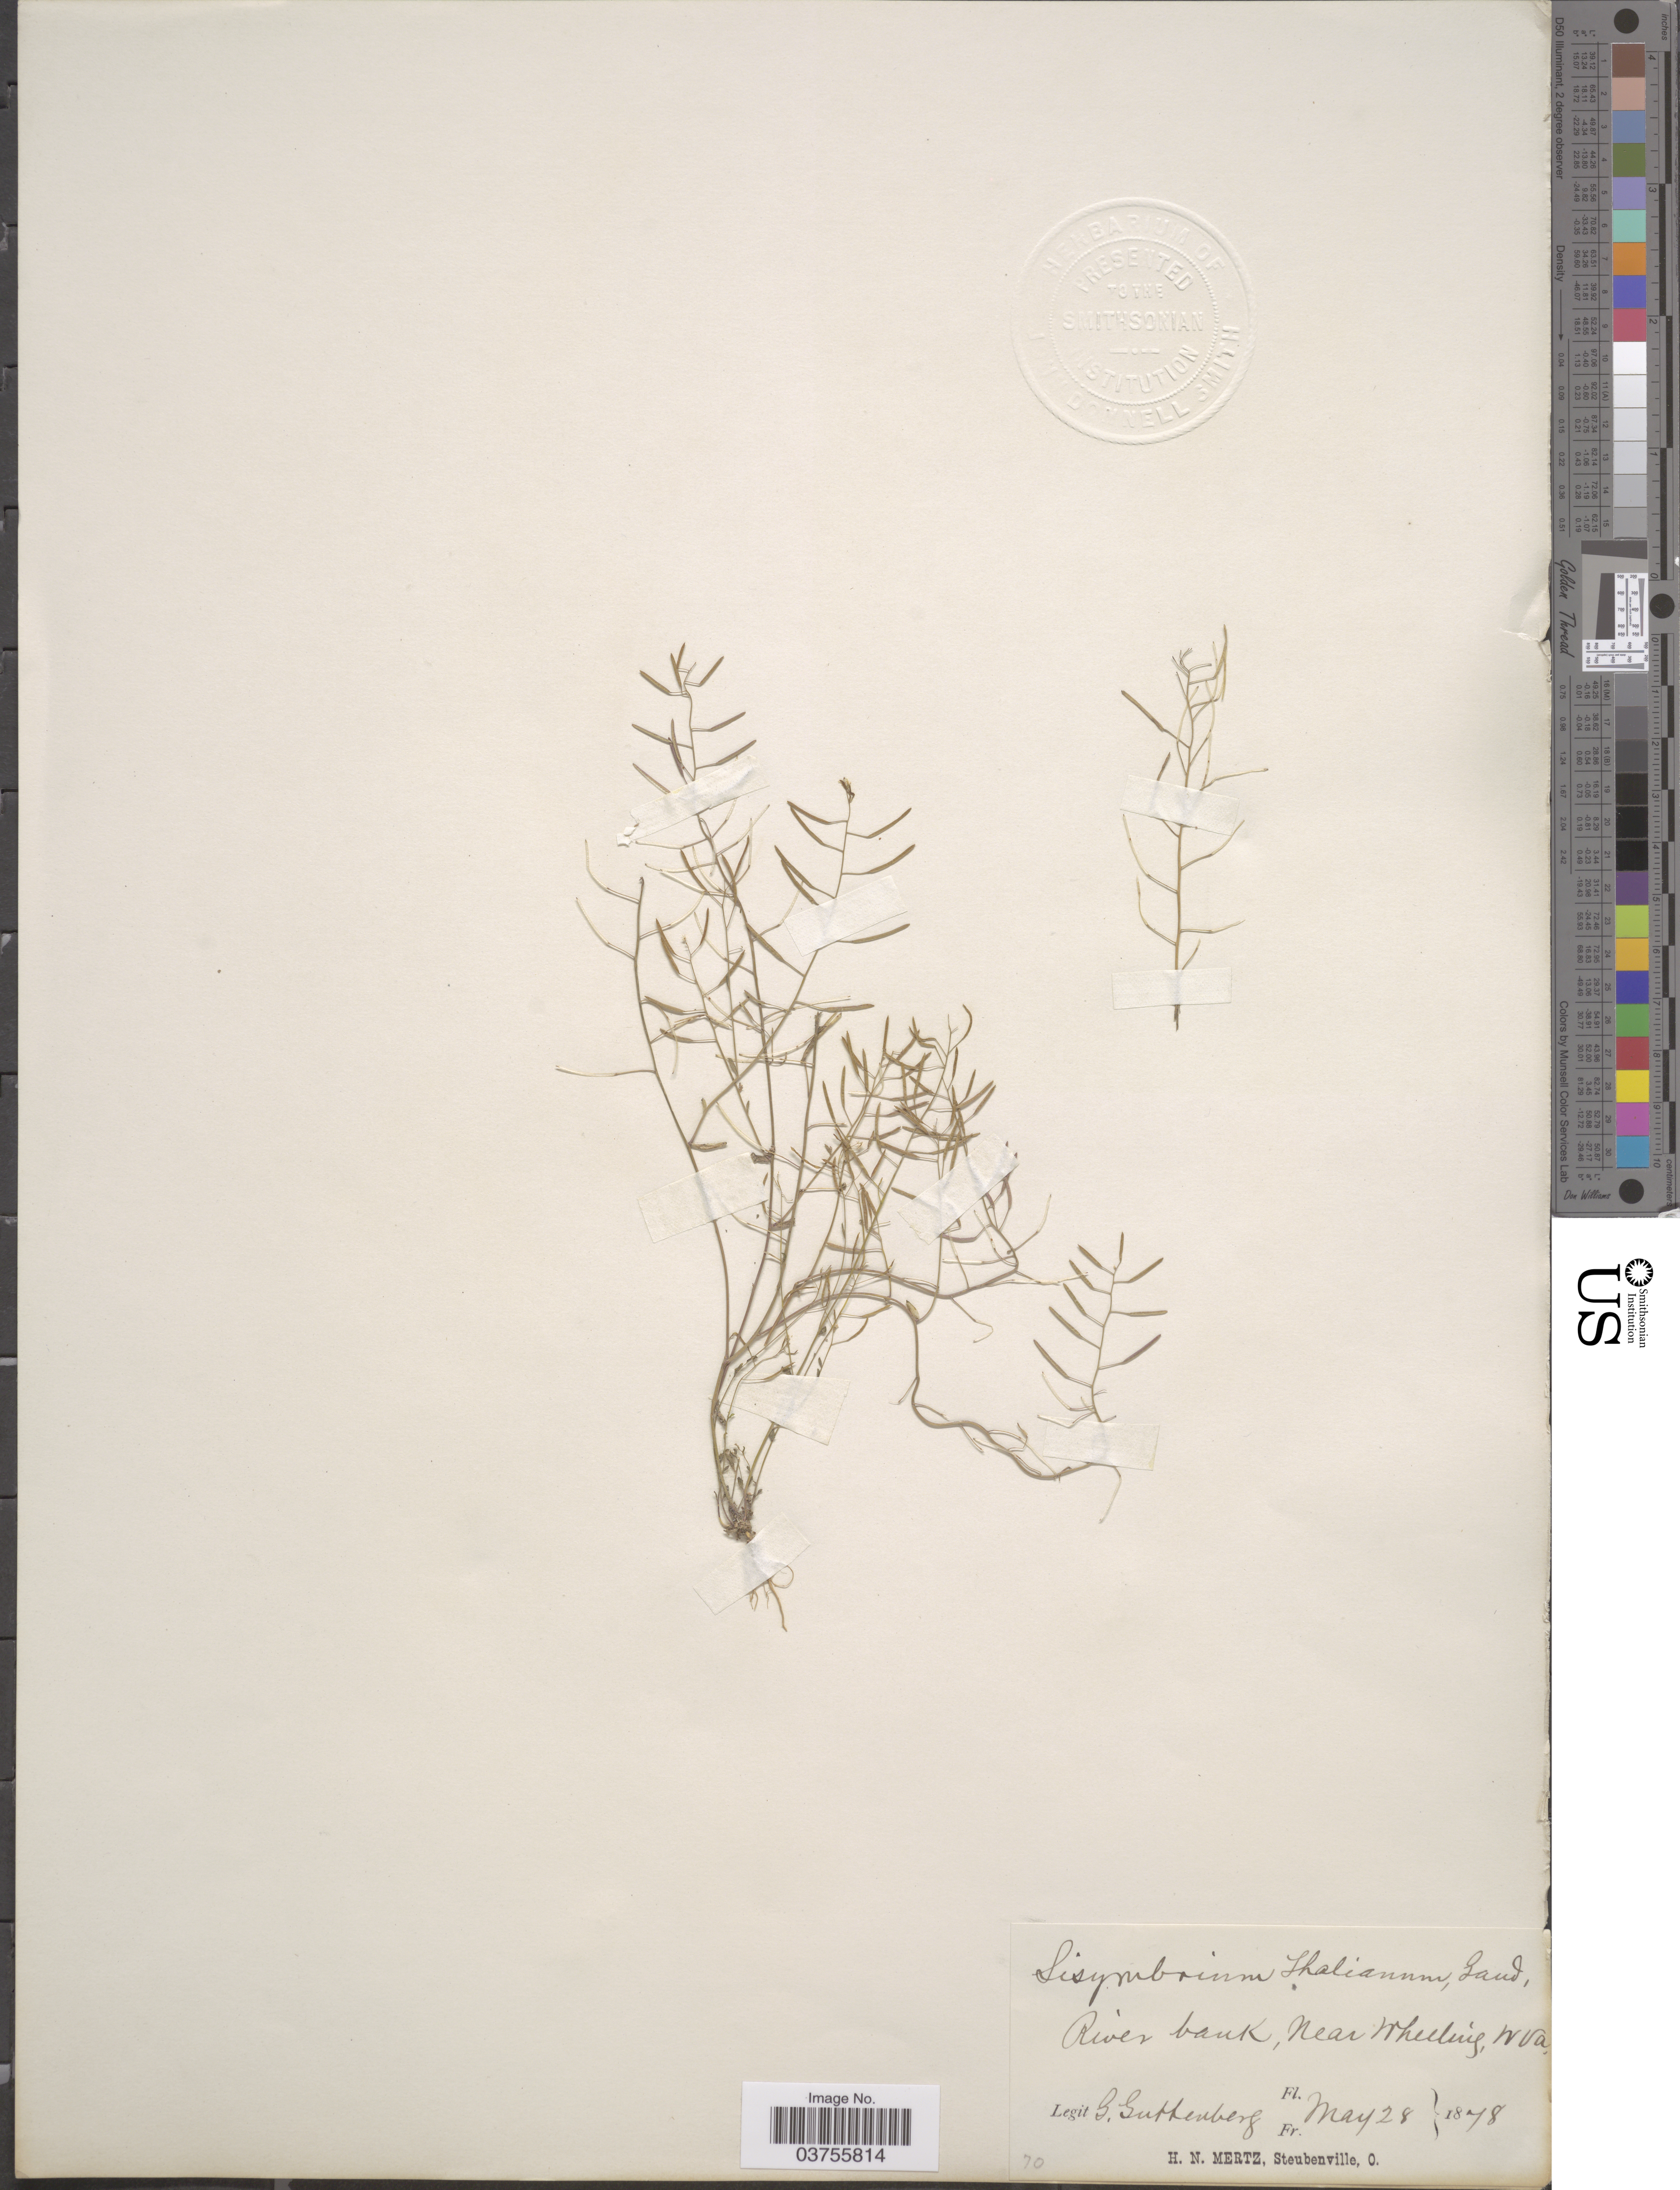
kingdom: Plantae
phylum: Tracheophyta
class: Magnoliopsida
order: Brassicales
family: Brassicaceae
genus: Arabidopsis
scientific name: Arabidopsis thaliana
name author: (L.) Heynh.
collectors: G. Suttenberg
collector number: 70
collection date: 1878-05-28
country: United States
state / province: West Virginia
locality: River bank, near Wheeling.